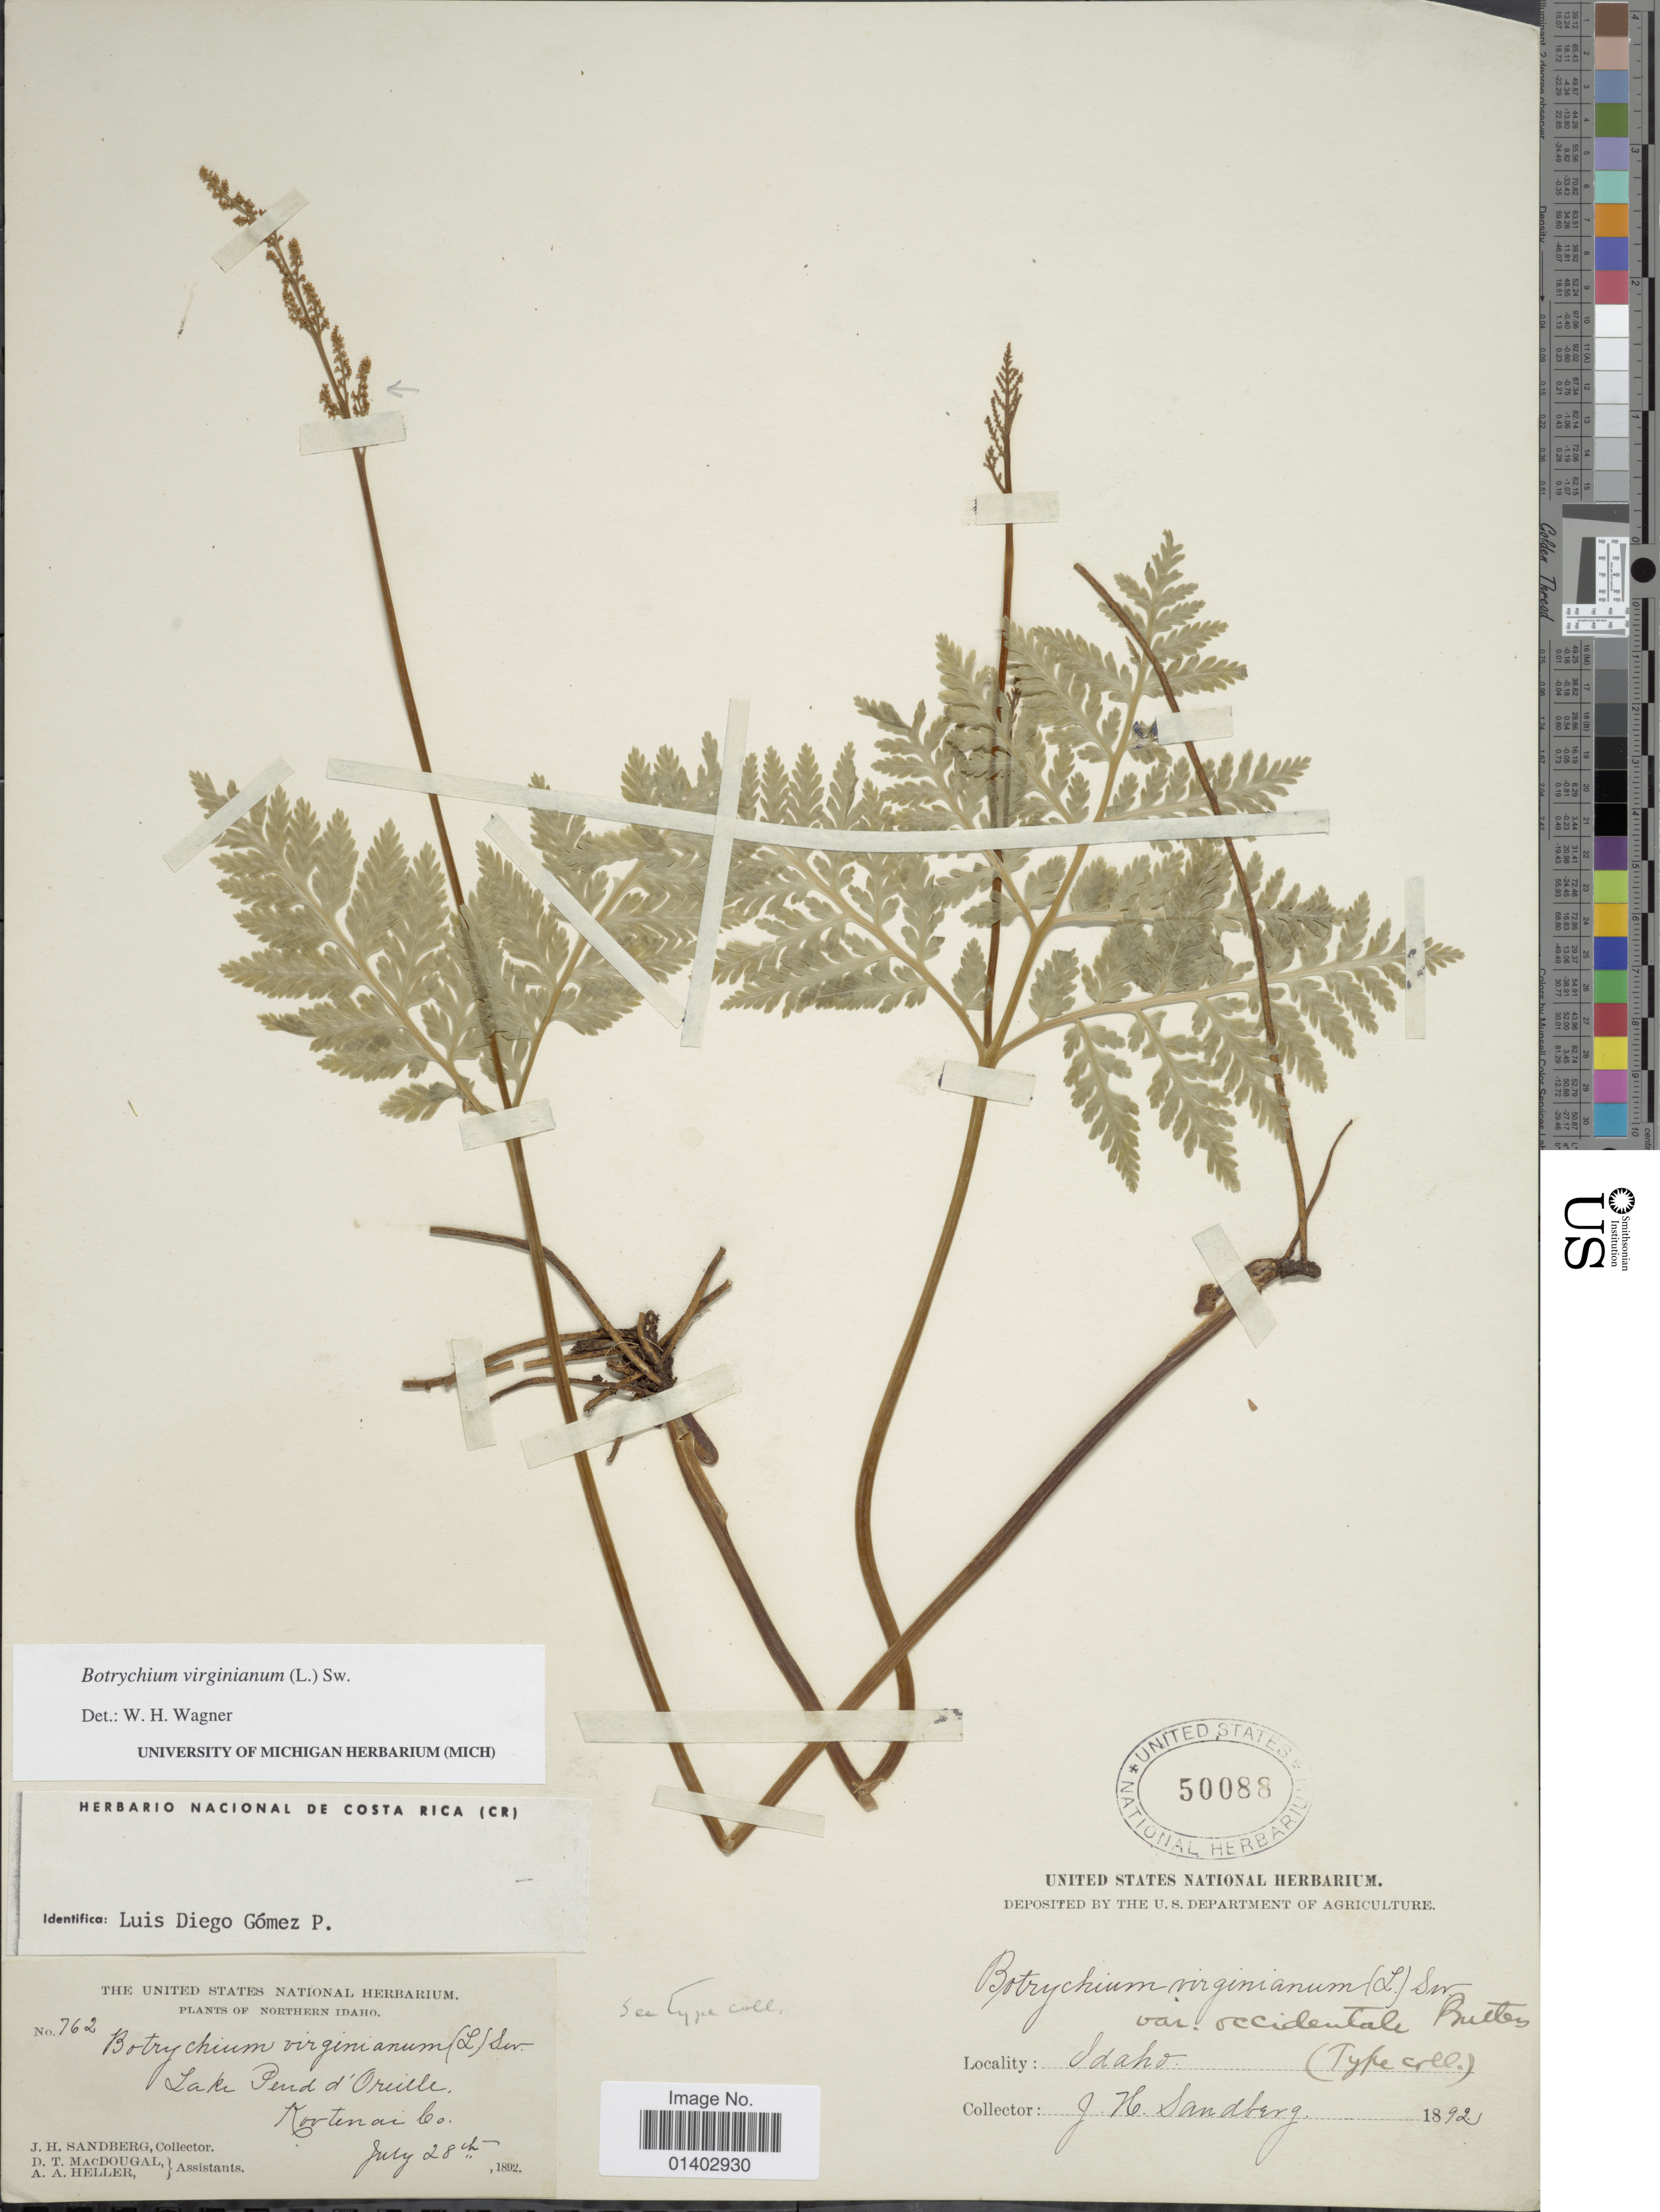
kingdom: Plantae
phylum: Tracheophyta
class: Polypodiopsida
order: Ophioglossales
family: Ophioglossaceae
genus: Botrychium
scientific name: Botrychium virginianum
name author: (L.) Sw.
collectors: J. H. Sandberg, D. T. MacDougal & A. A. Heller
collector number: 762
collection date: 1892-07-28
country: United States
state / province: Idaho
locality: Northern Idaho, lake Pend d'Orille, Kootenai Co.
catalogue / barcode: US 50088